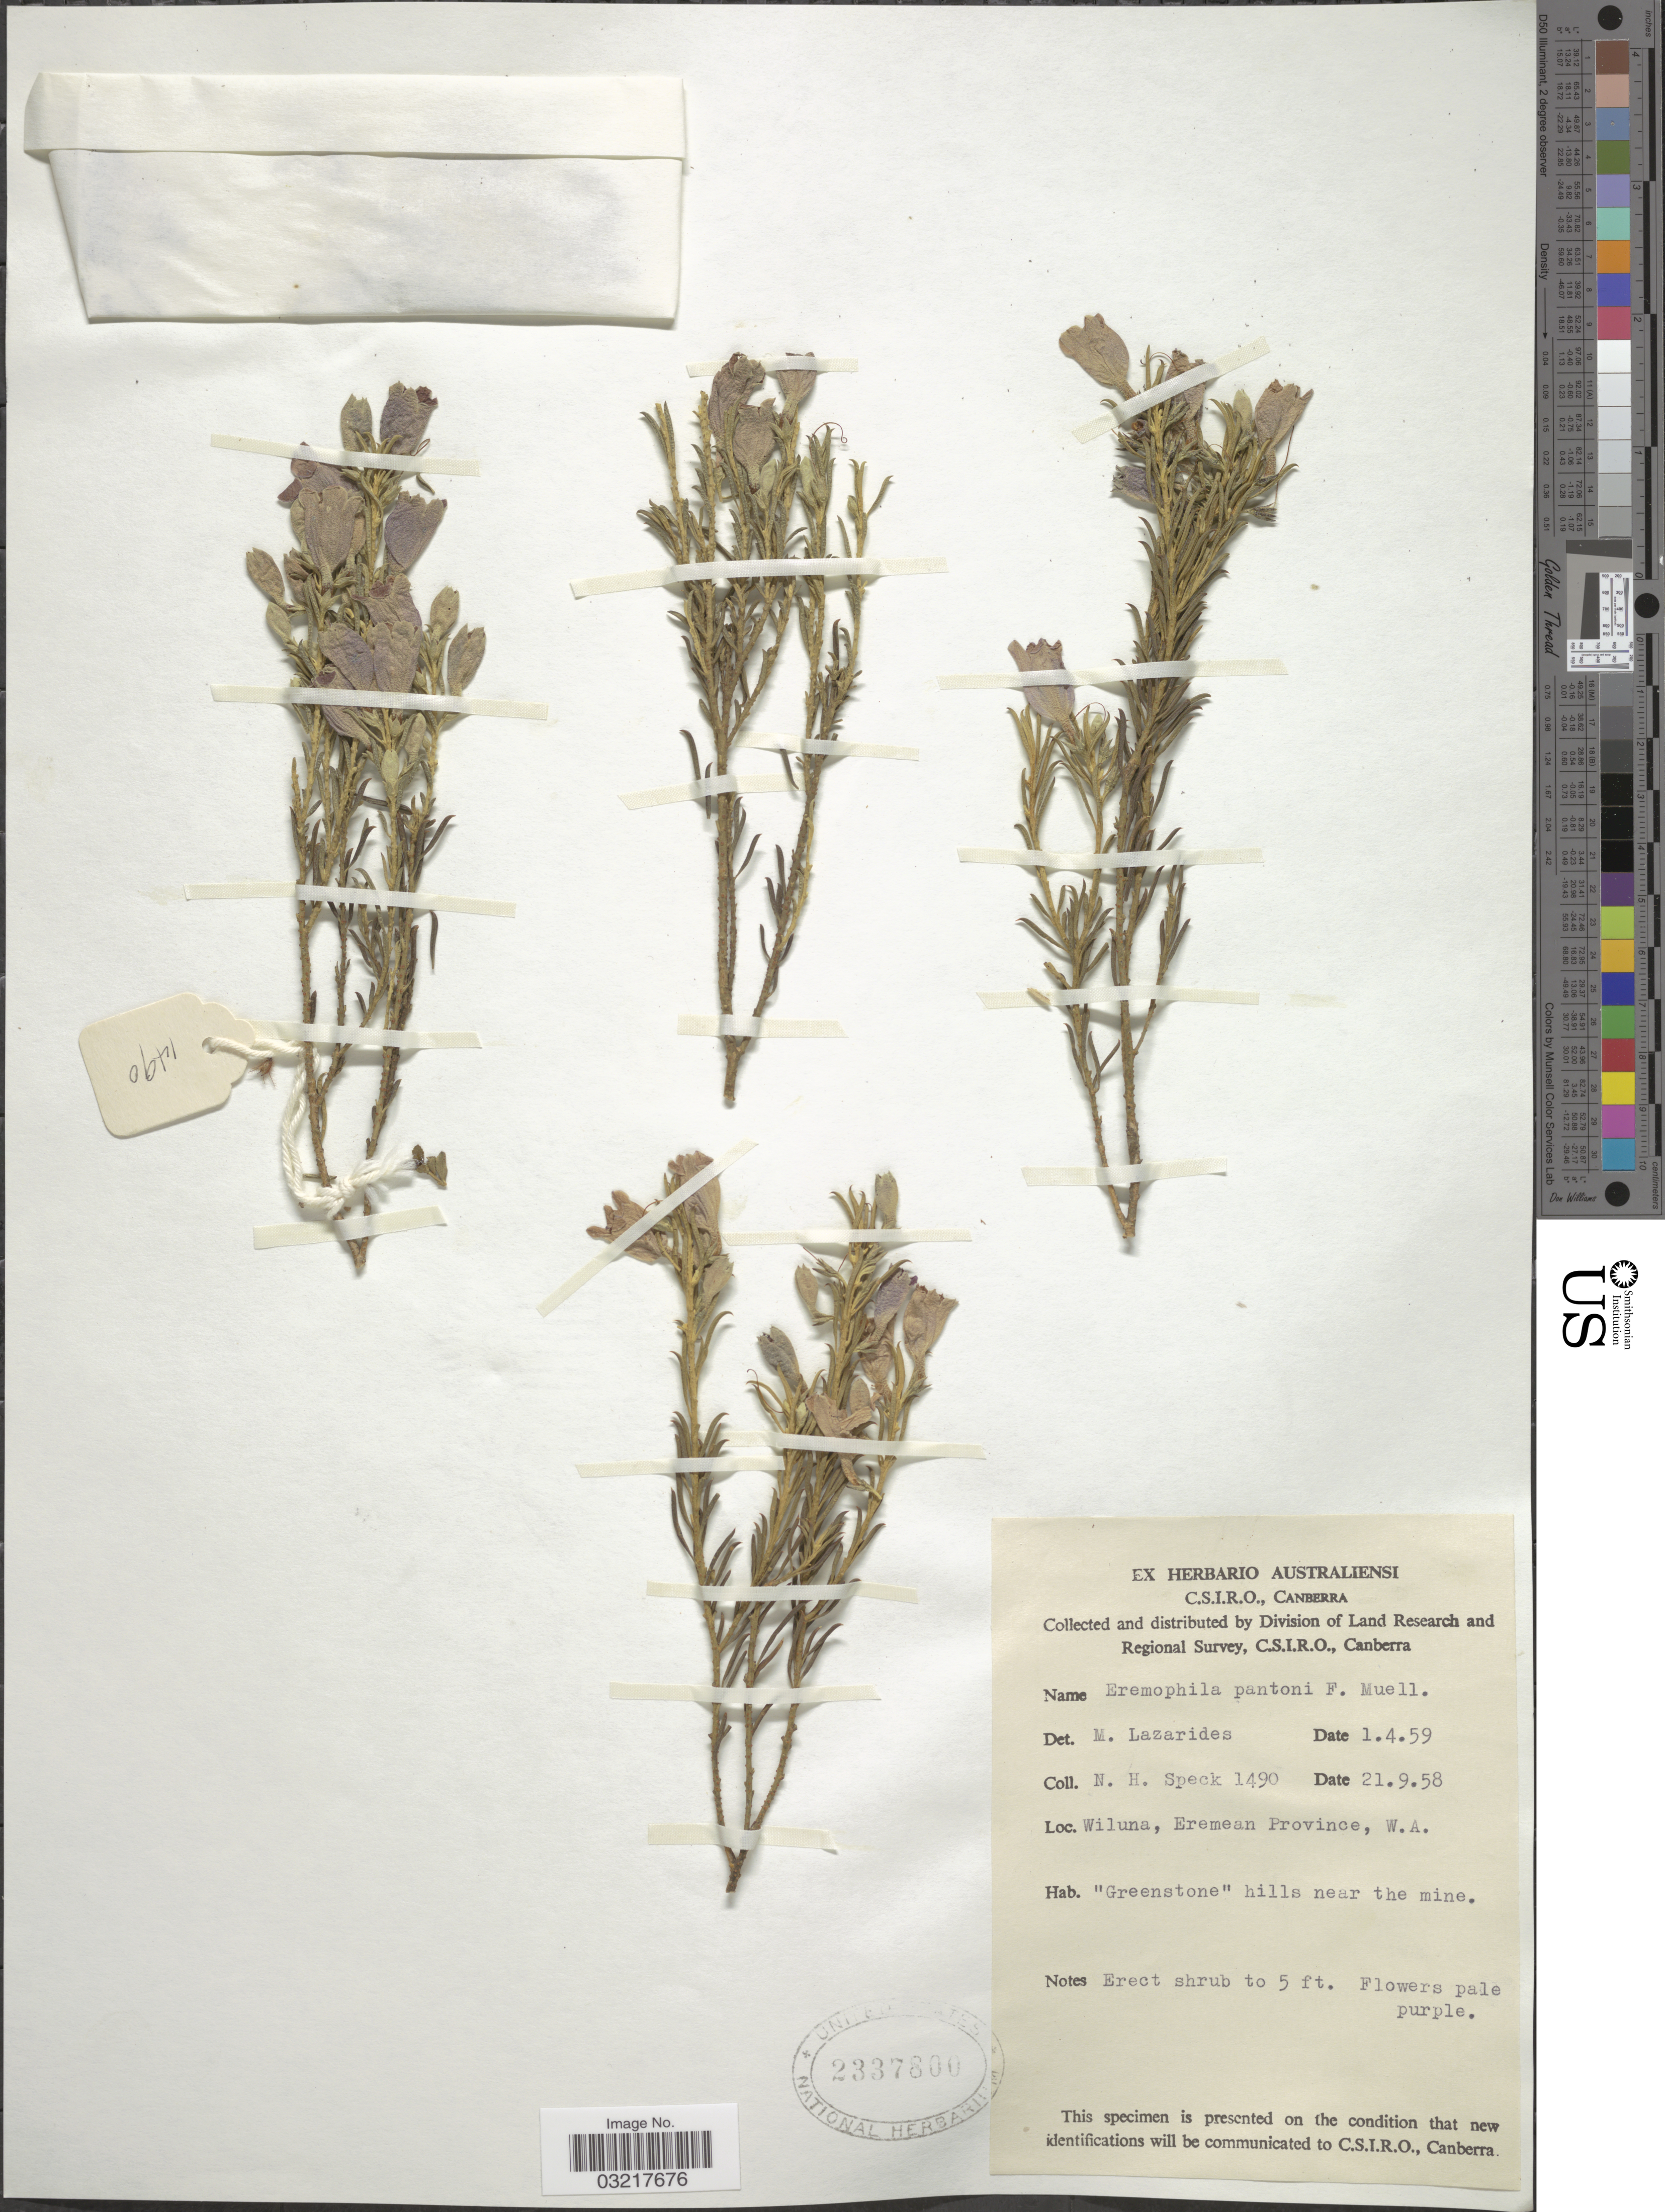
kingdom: Plantae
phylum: Tracheophyta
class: Magnoliopsida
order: Lamiales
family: Scrophulariaceae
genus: Eremophila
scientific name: Eremophila pantoni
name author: F. Muell.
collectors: N. Speck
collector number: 1490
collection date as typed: Transcribed d/m/y: 21/9/58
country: Australia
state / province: Western Australia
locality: Wiluna, Eremean Province, W.A. "Greenstone" hills near the mine.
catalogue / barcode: US 2337800